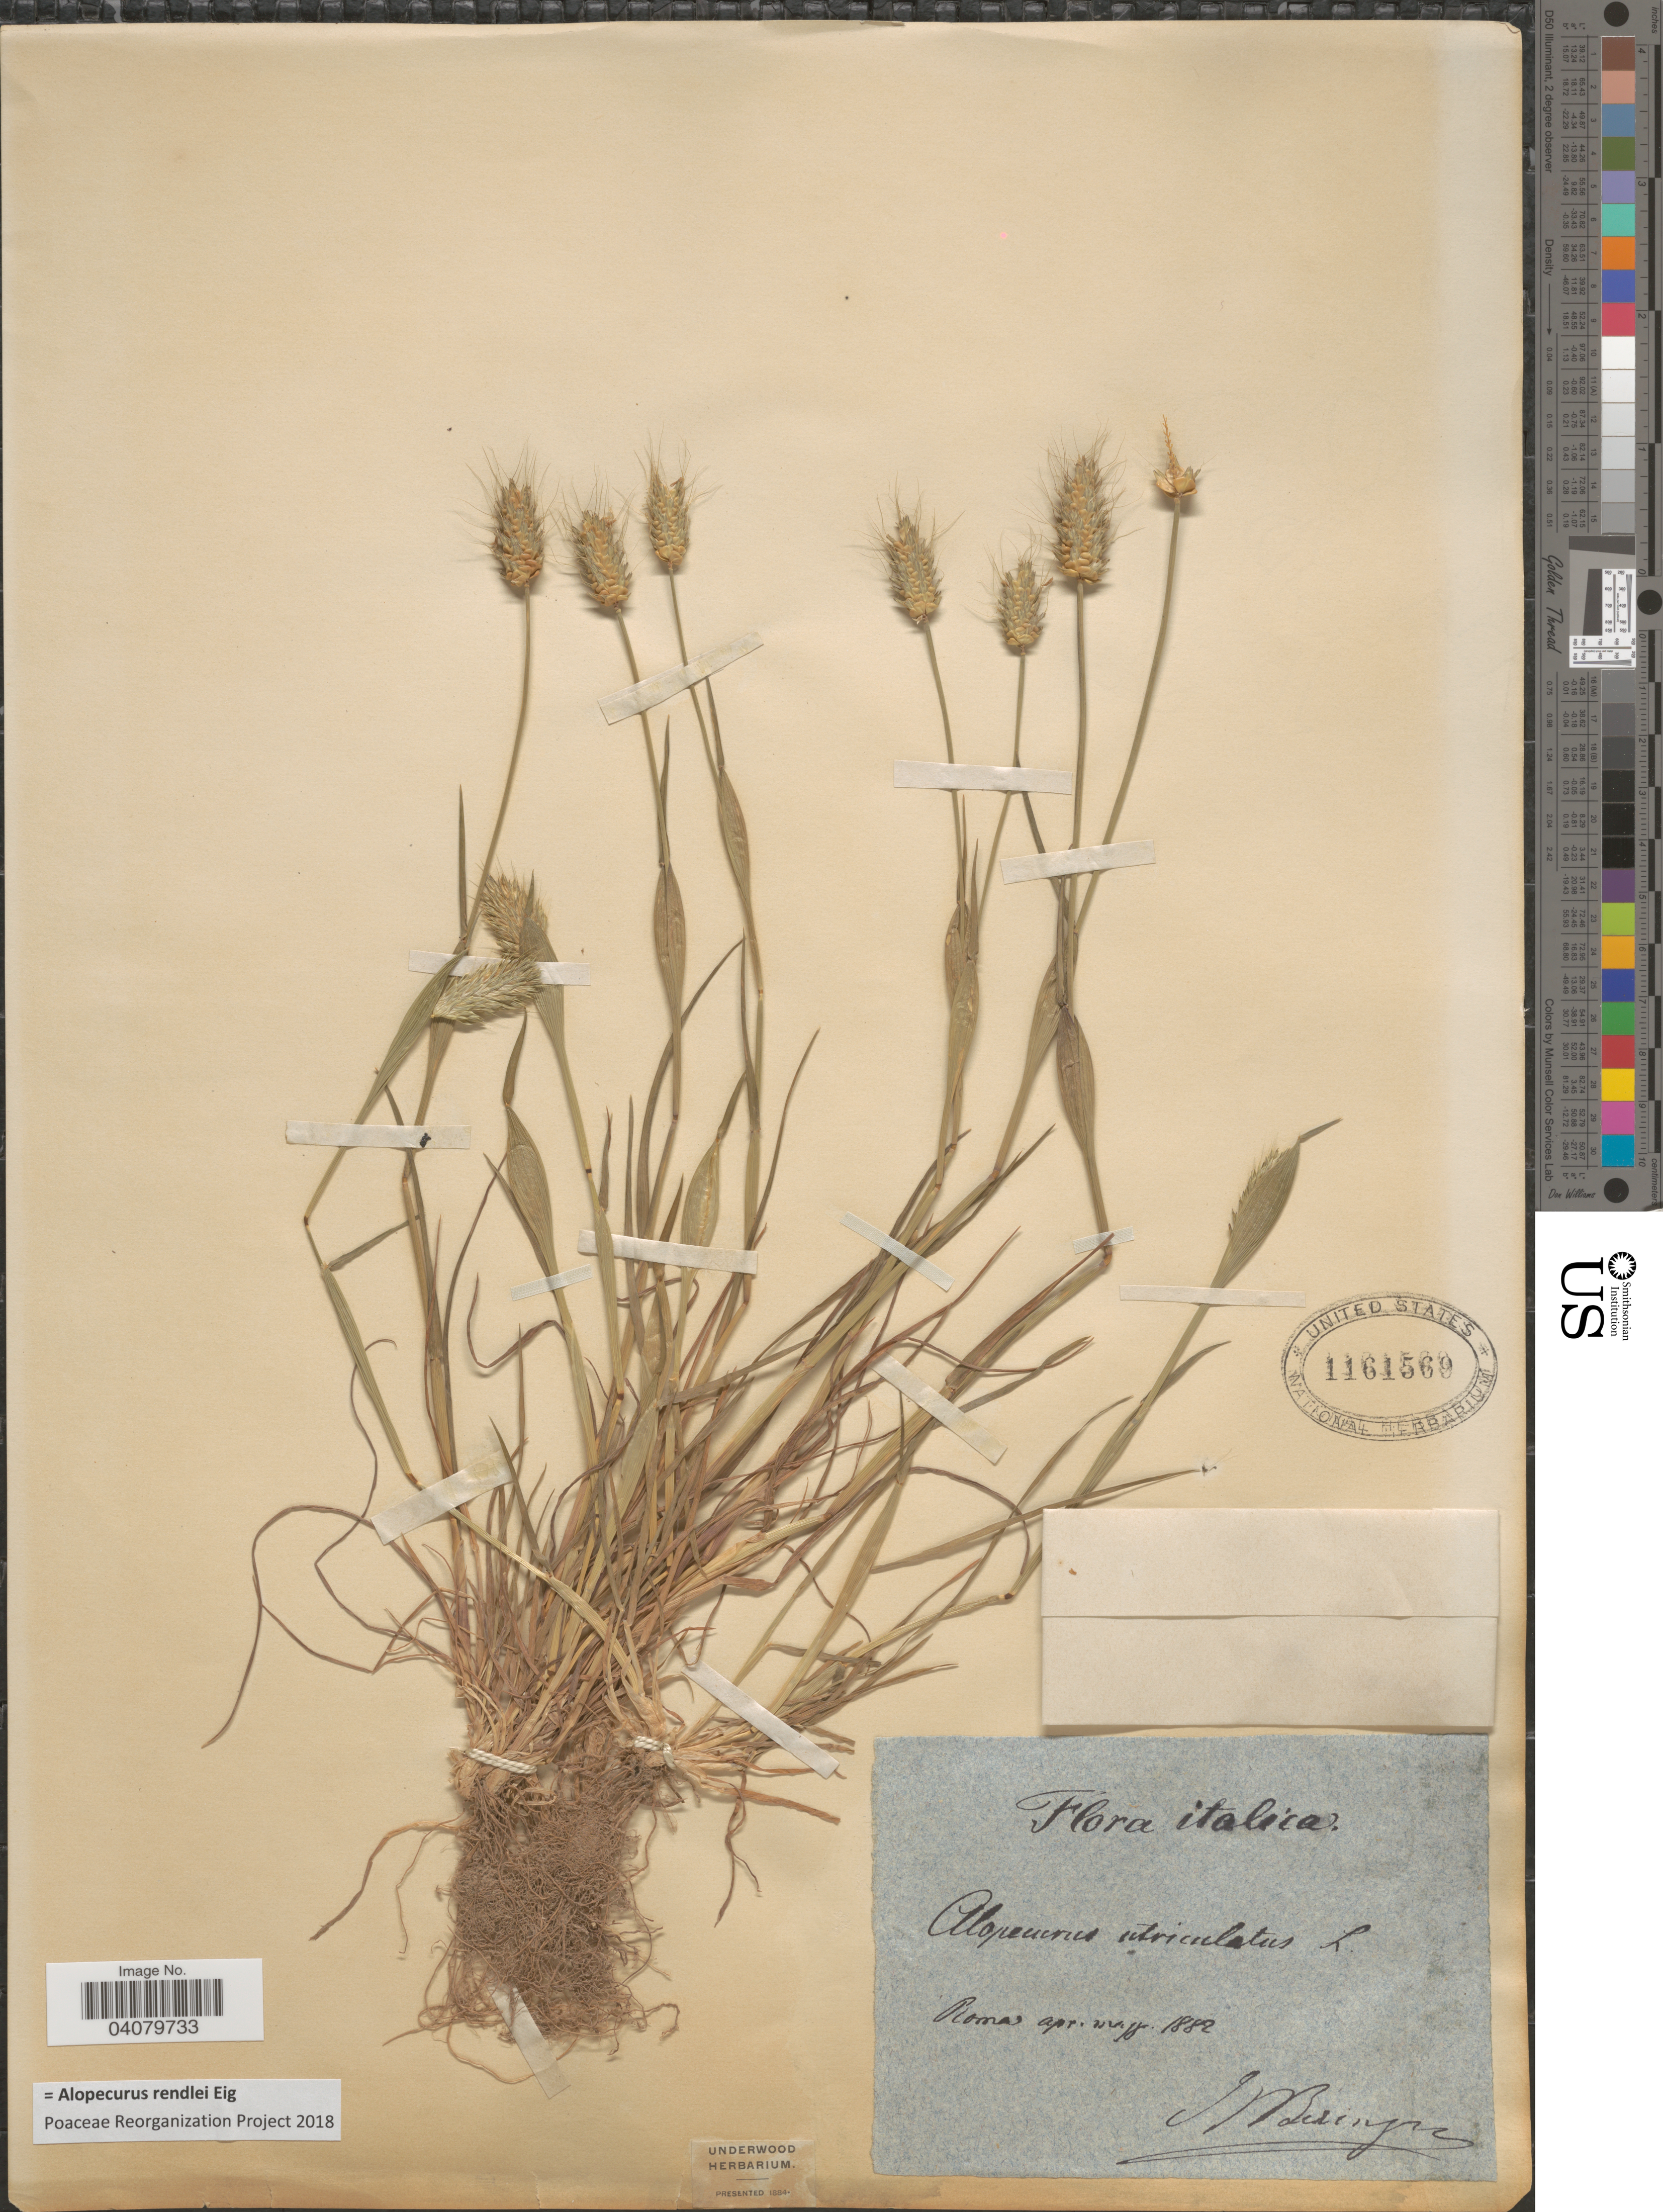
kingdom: Plantae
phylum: Tracheophyta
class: Liliopsida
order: Poales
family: Poaceae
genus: Alopecurus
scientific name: Alopecurus rendlei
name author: Eig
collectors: J. Beringer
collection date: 1882-04/1882-05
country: Italy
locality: Italica. Roma.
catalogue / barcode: US 1161569